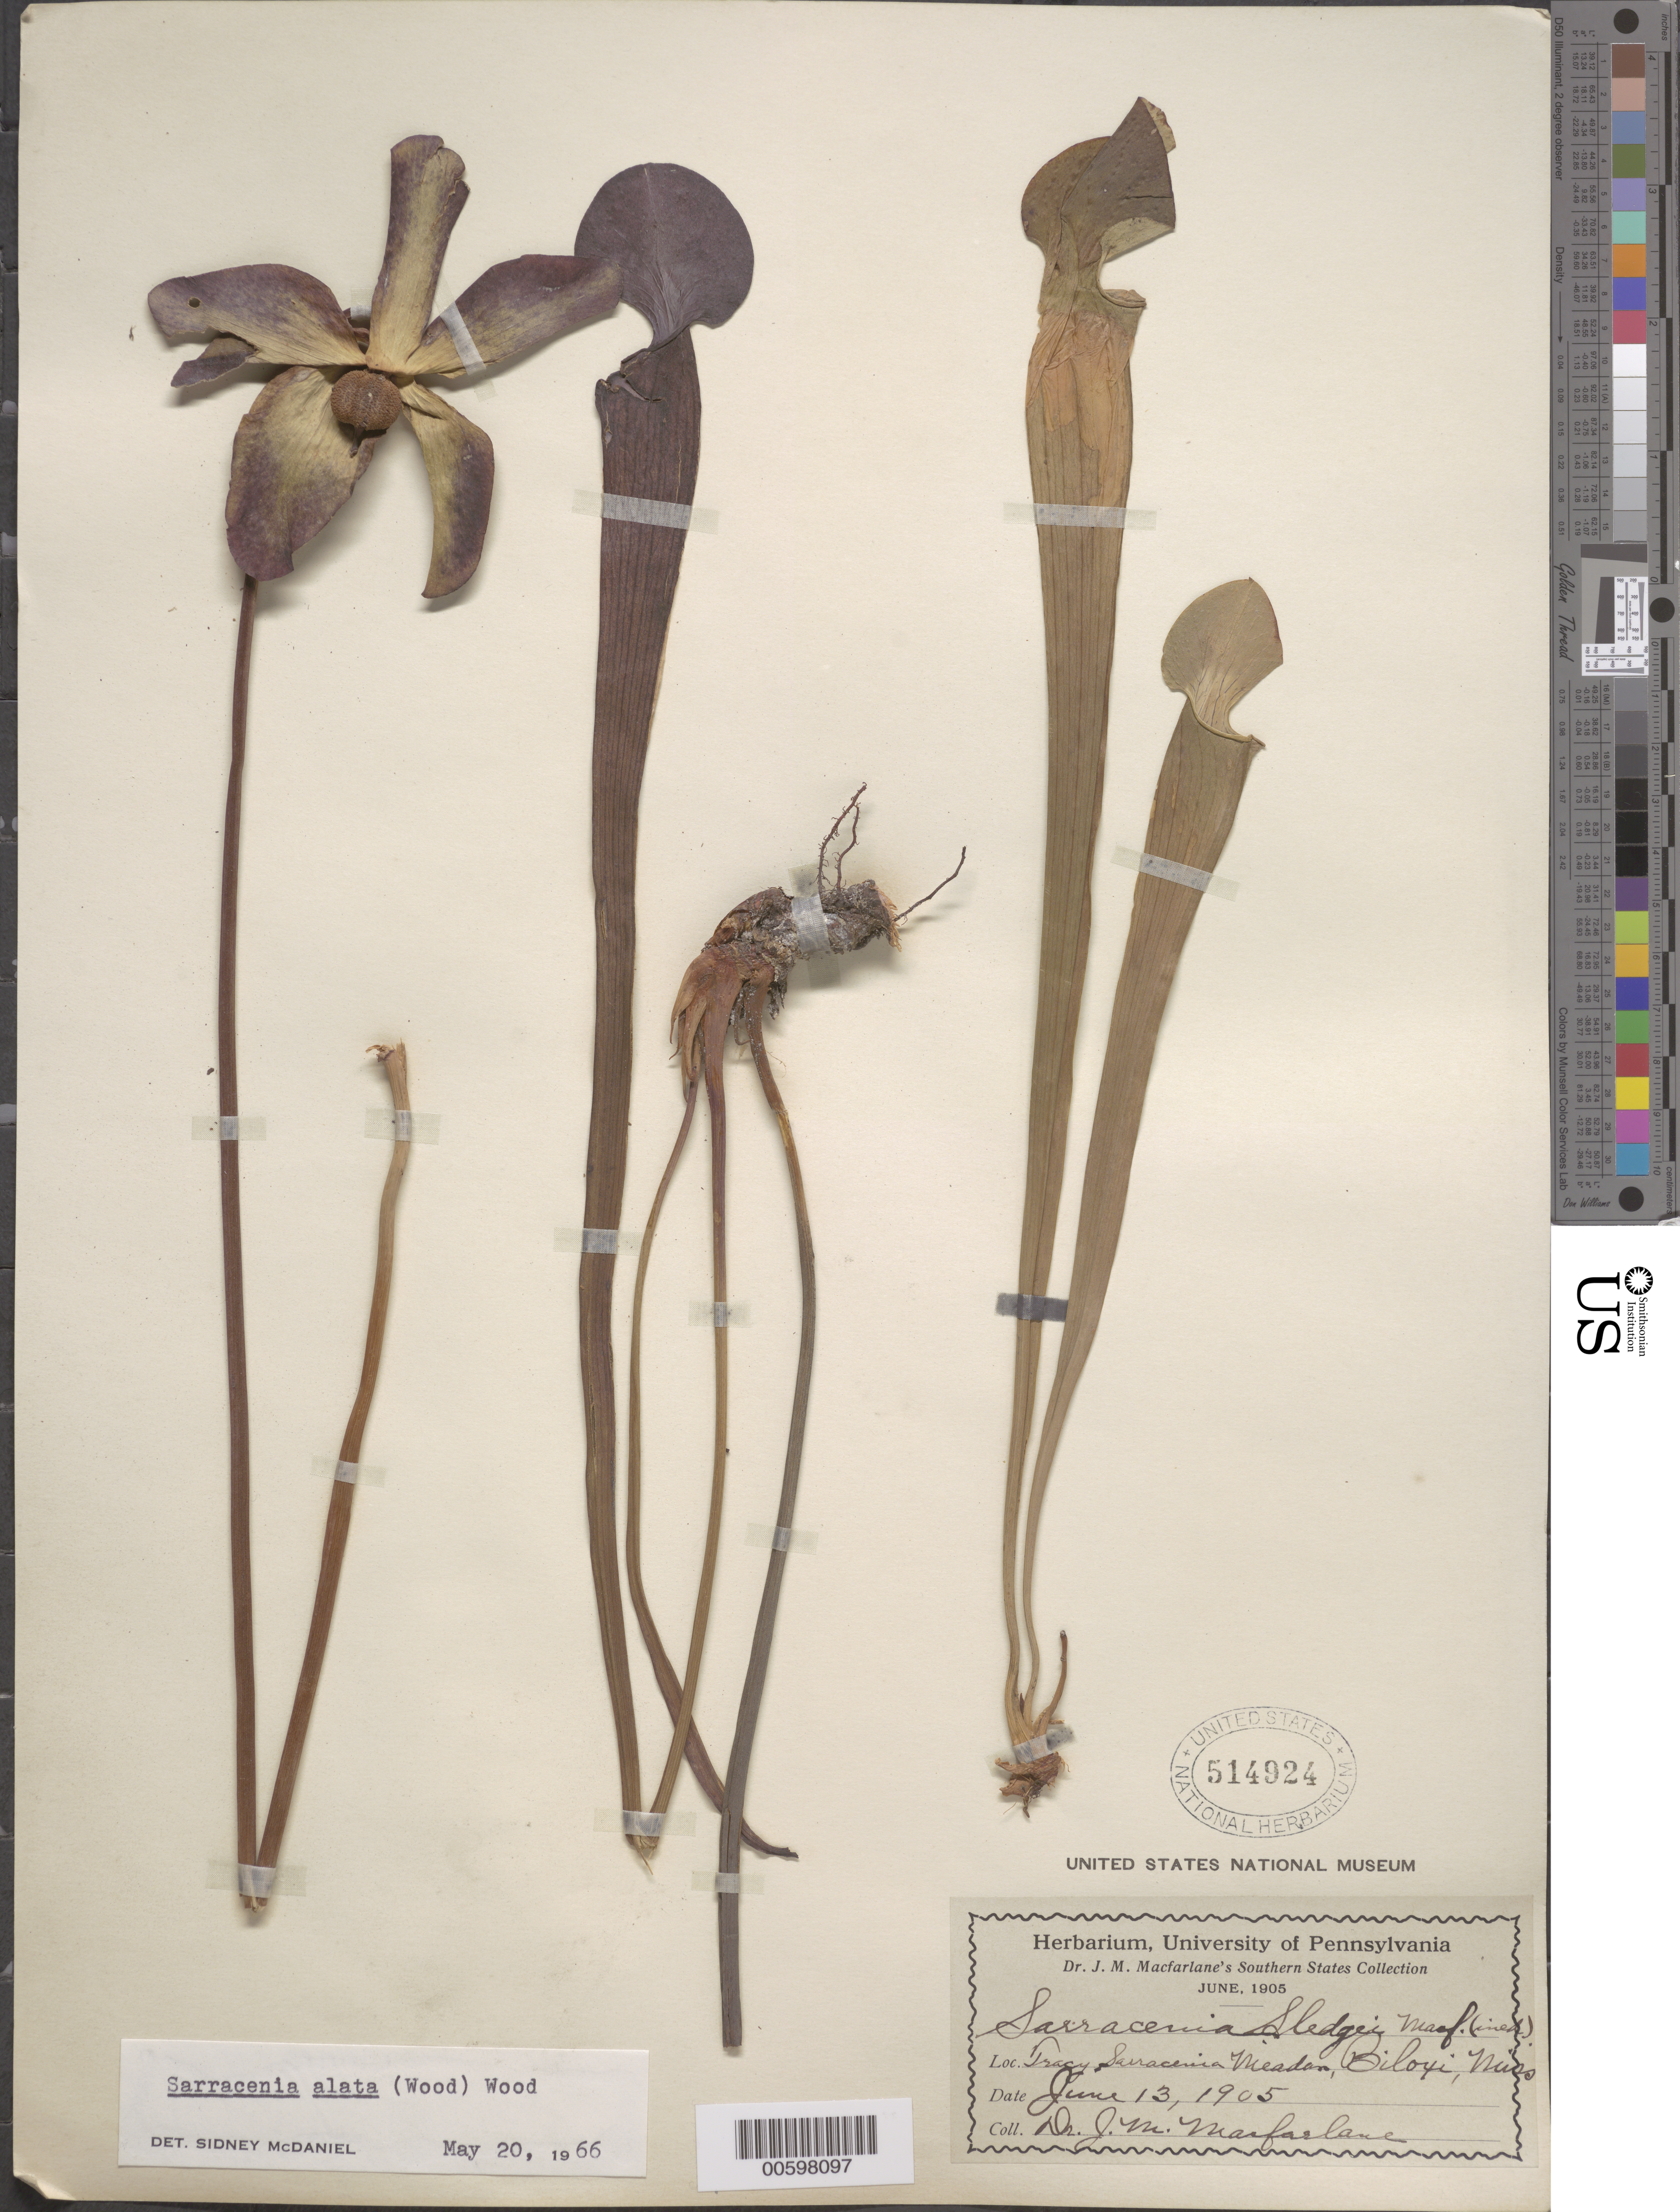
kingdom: Plantae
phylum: Tracheophyta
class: Magnoliopsida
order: Ericales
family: Sarraceniaceae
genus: Sarracenia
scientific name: Sarracenia alata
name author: (Alph. Wood) Alph. Wood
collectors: J. Macfarlane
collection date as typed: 13 Jun 1905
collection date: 1905-06-13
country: United States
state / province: Mississippi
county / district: Harrison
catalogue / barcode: US 514924